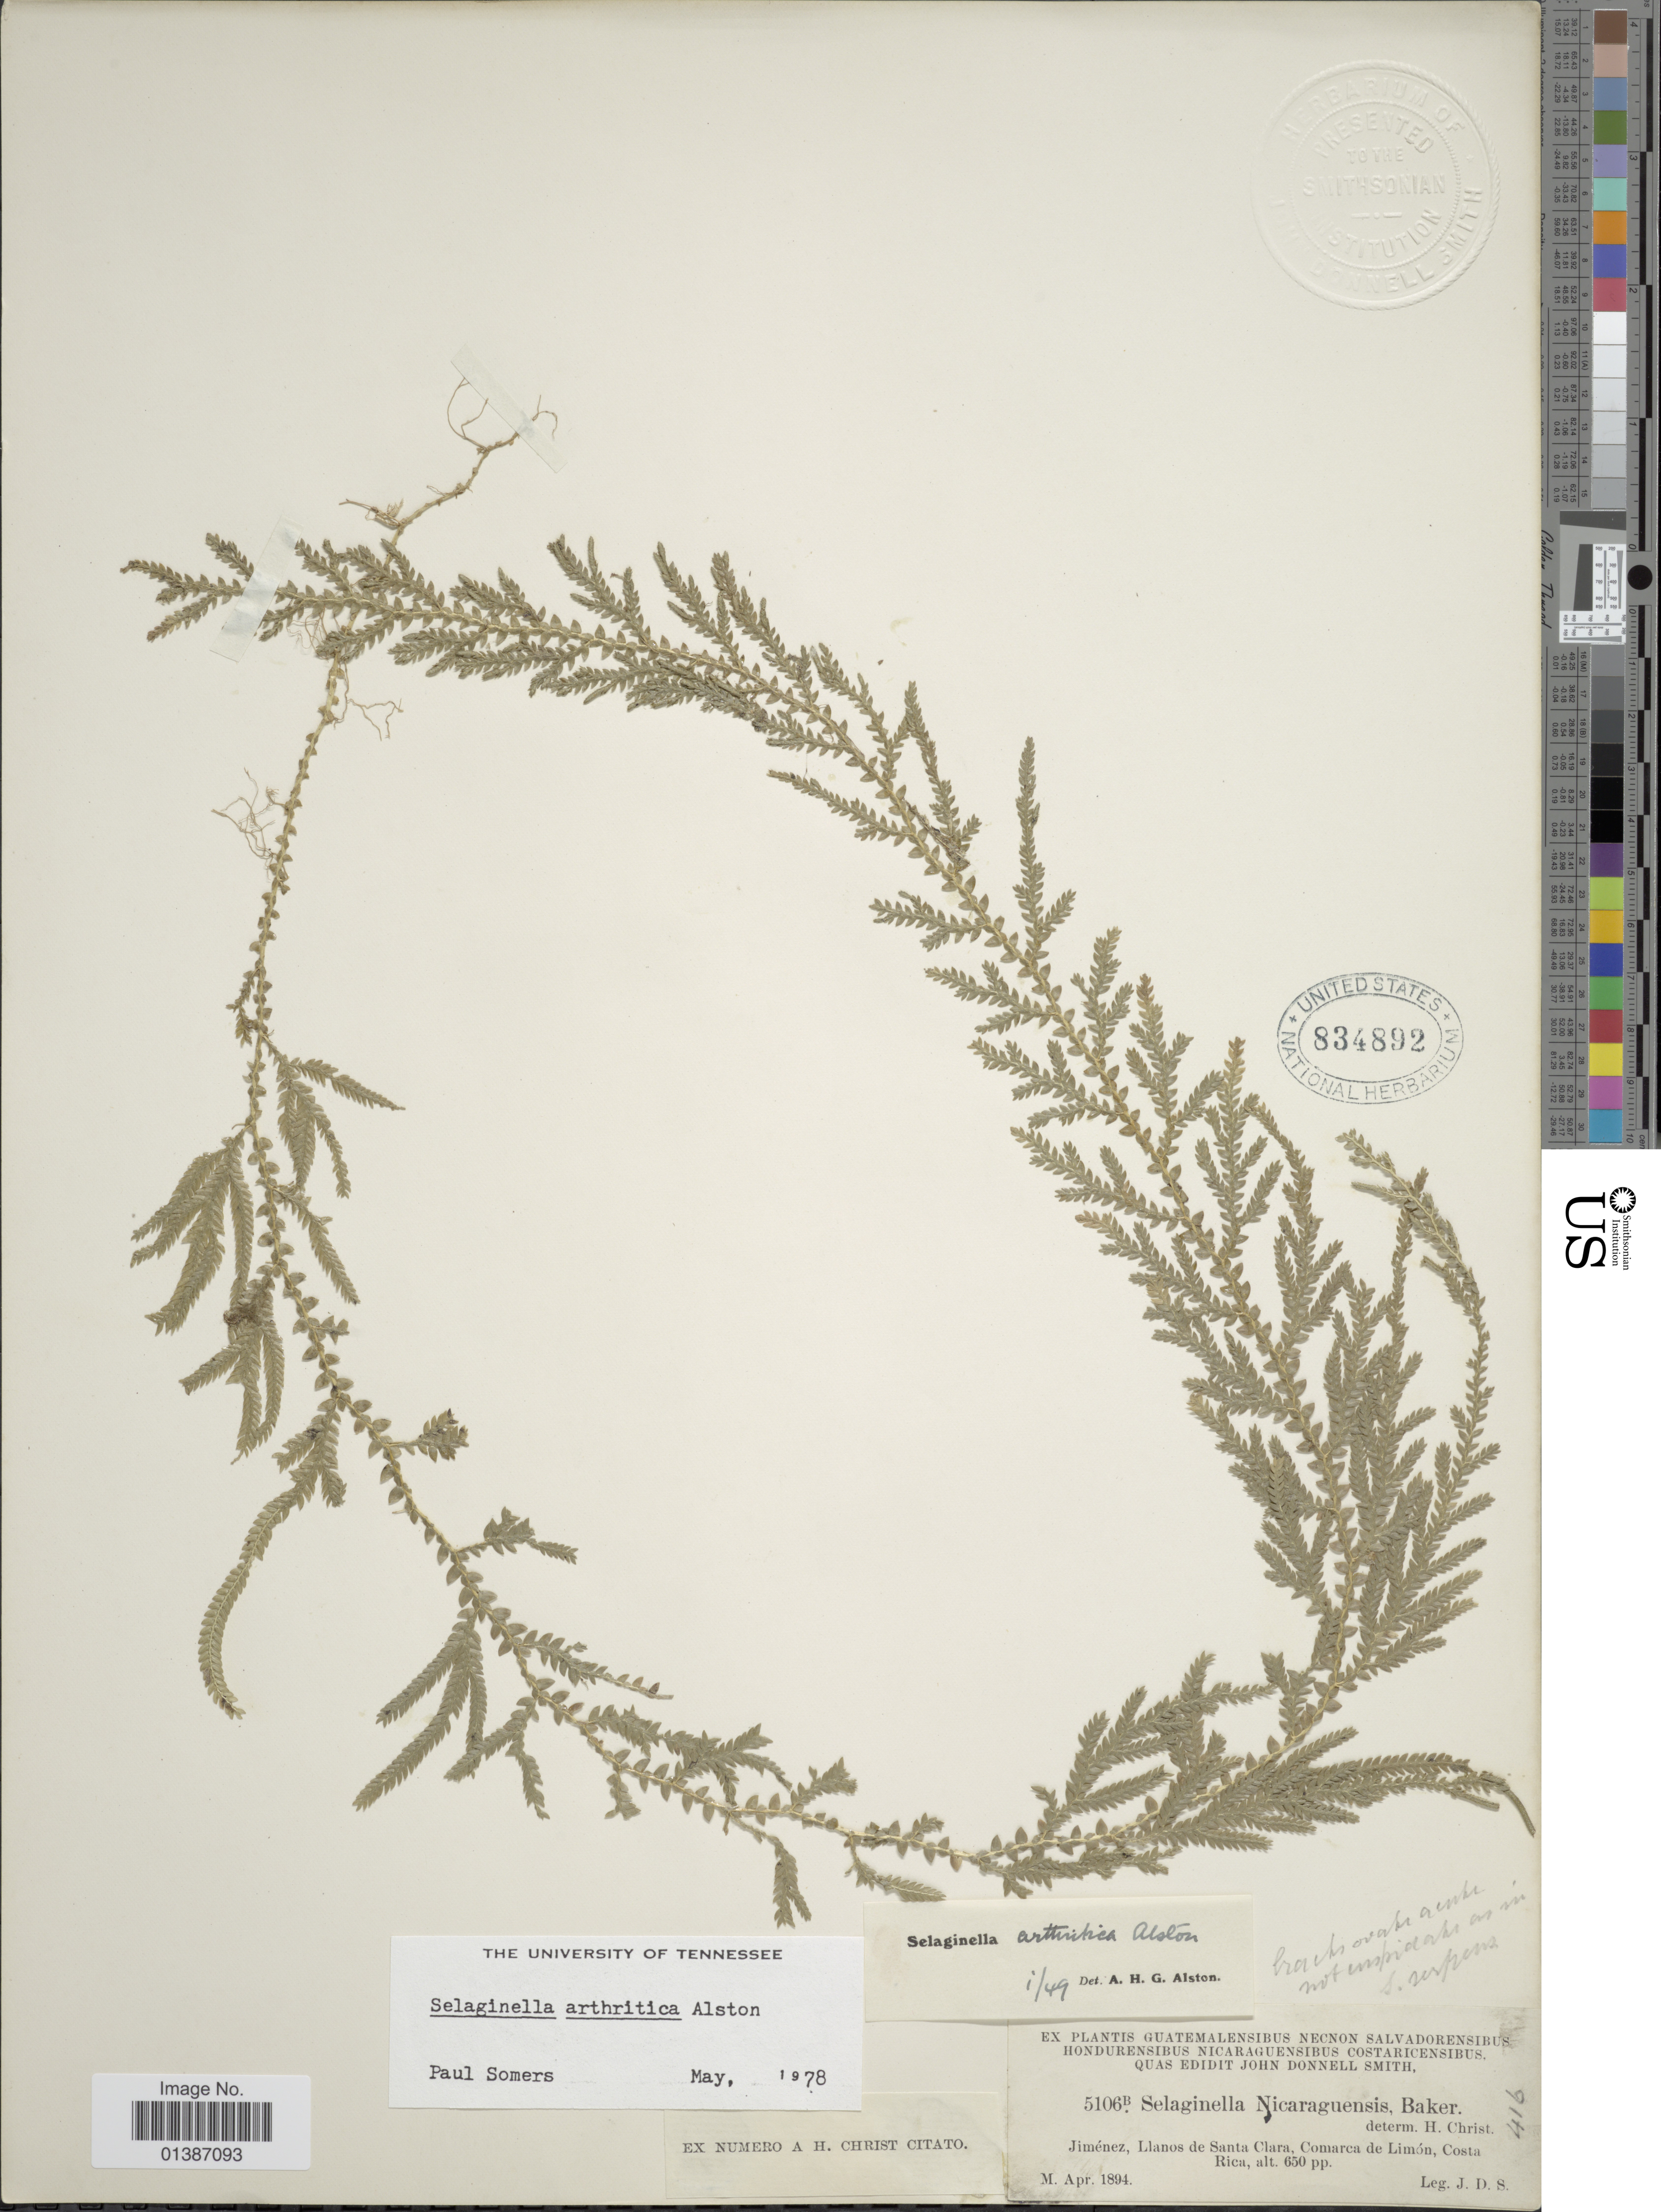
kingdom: Plantae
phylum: Tracheophyta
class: Lycopodiopsida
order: Selaginellales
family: Selaginellaceae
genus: Selaginella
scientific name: Selaginella arthritica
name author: Alston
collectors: J. Donnell Smith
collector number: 5106B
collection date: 1894-04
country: Costa Rica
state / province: Limón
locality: Jiménez, Llanos de Santa Clara, Comarca de Limón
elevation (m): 198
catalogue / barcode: US 834892